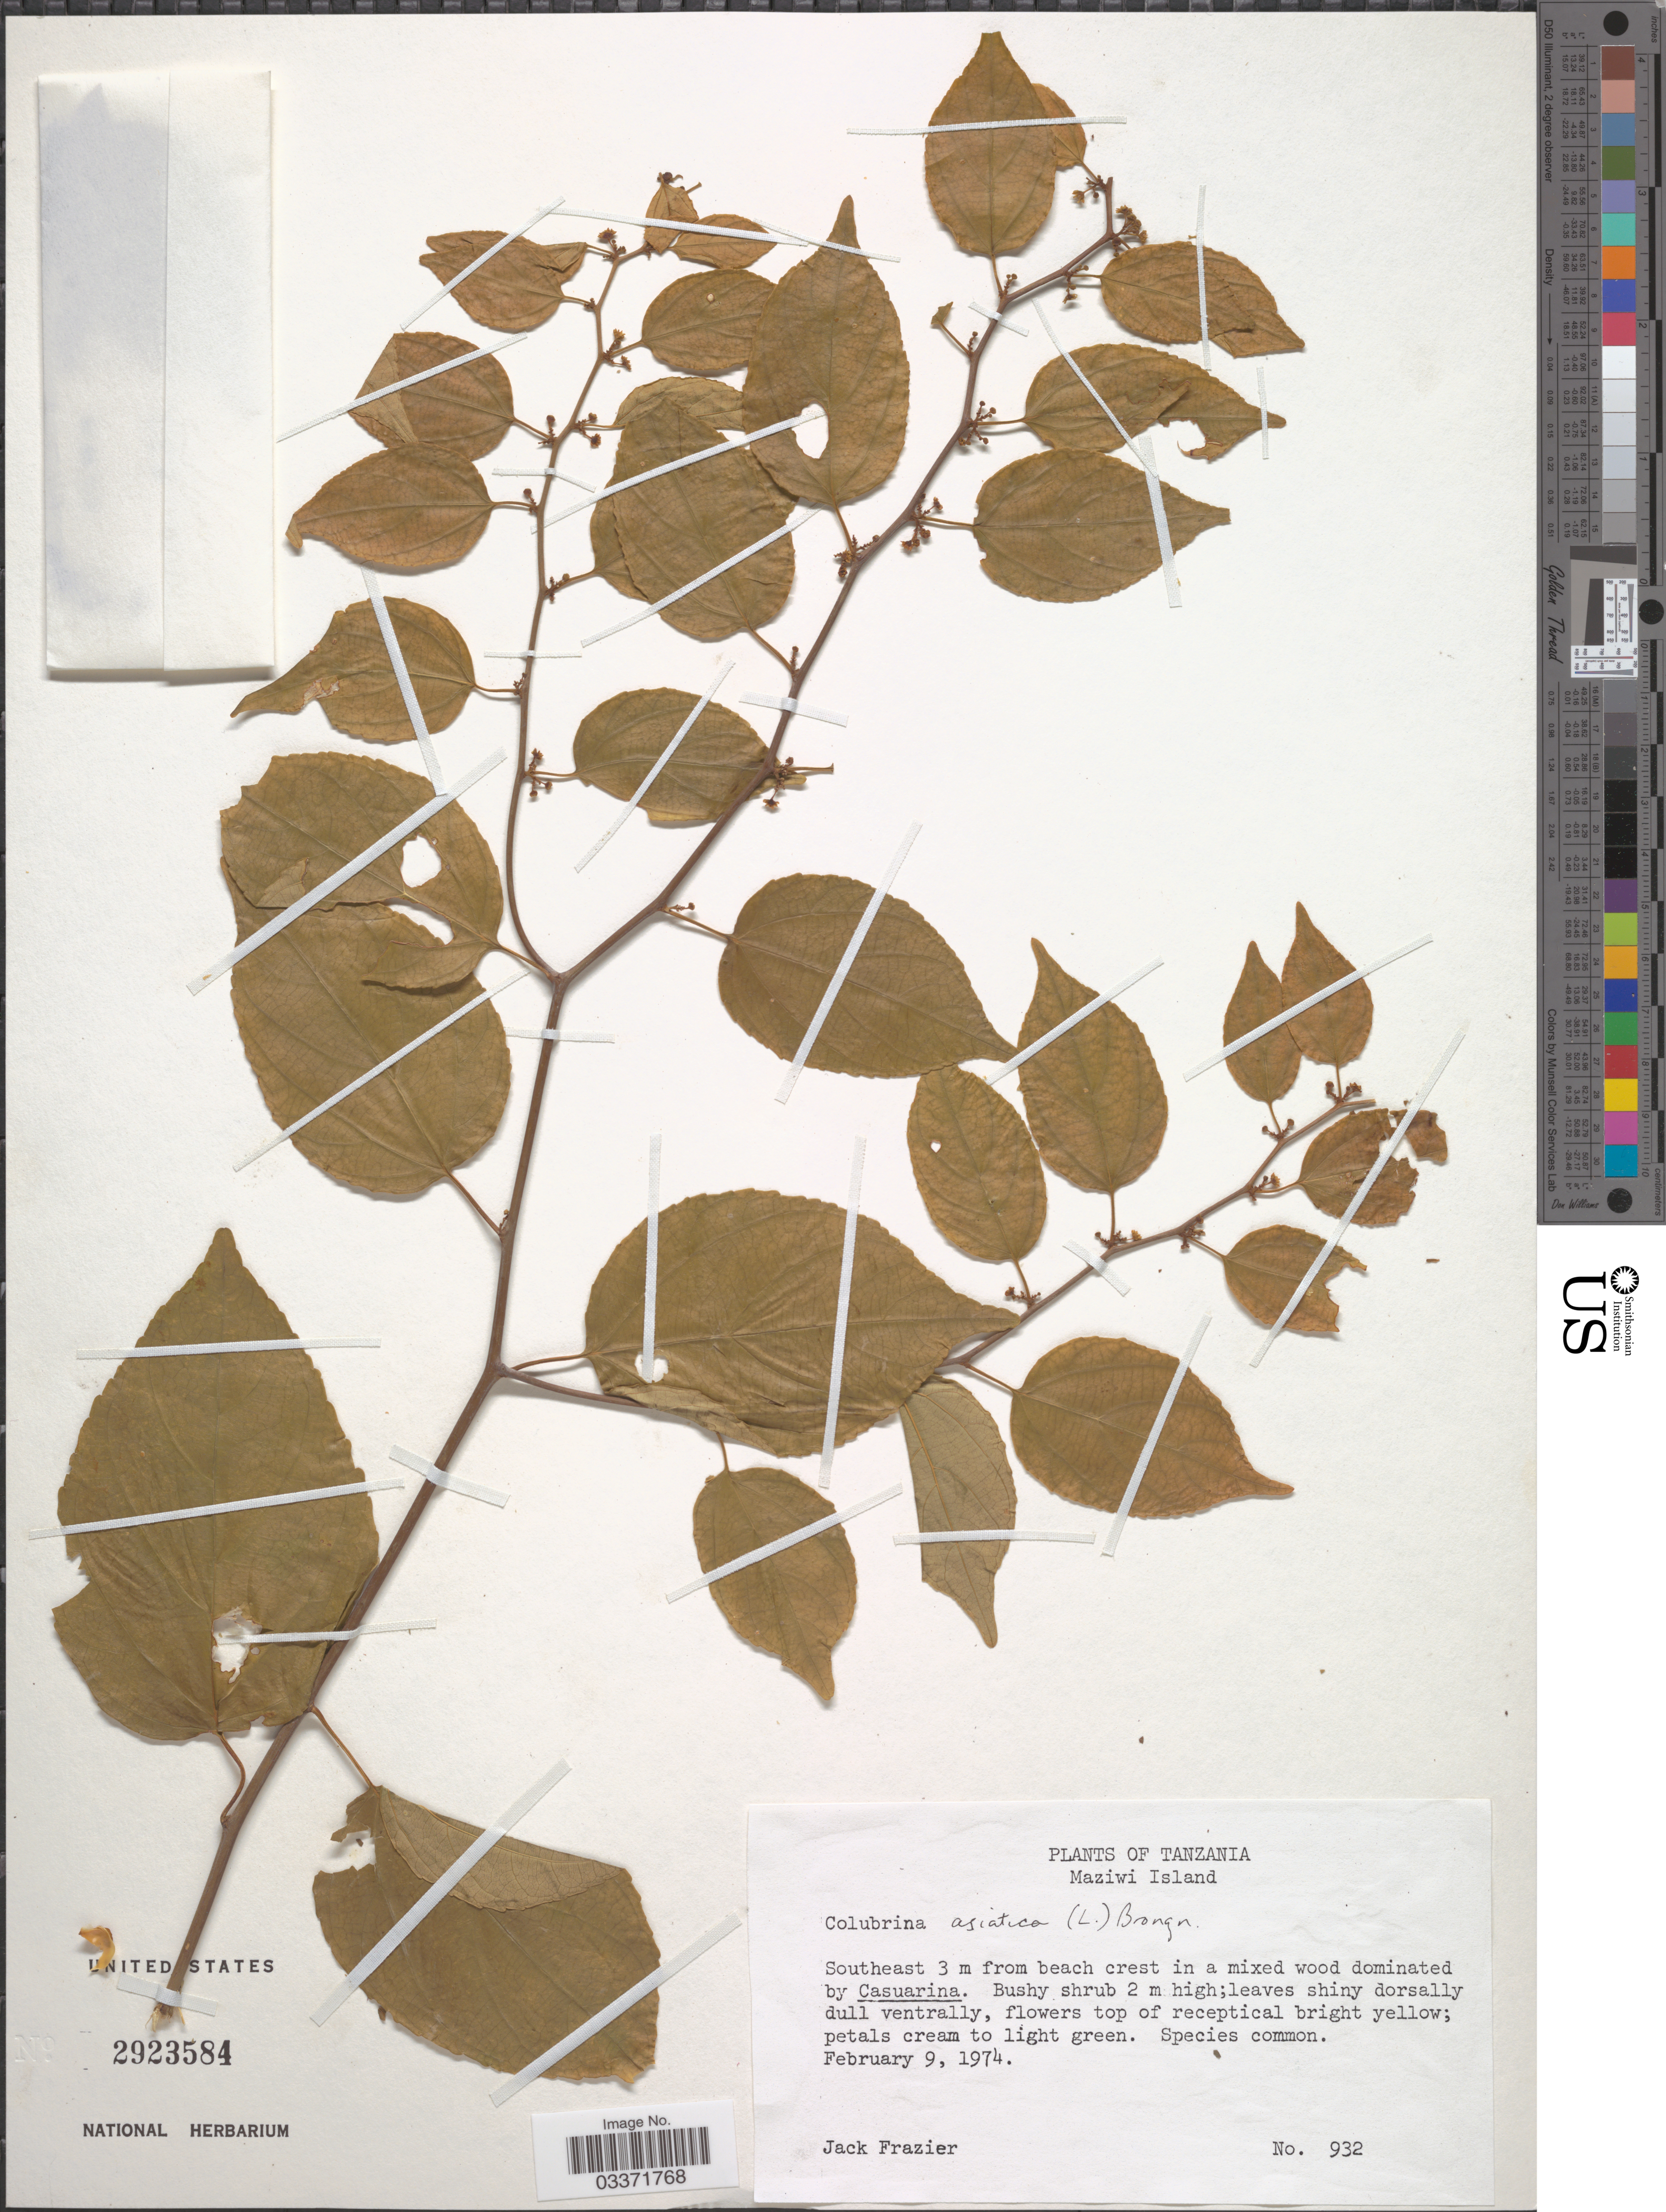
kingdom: Plantae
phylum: Tracheophyta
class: Magnoliopsida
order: Rosales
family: Rhamnaceae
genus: Colubrina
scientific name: Colubrina asiatica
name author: (L.) Brongn.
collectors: J. Frazier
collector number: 932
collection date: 1974-02-09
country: Tanzania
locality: Maziwi island, Southeast 3 m from beach crest in a mixed wood dominated by Casuarina.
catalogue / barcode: US 2923584